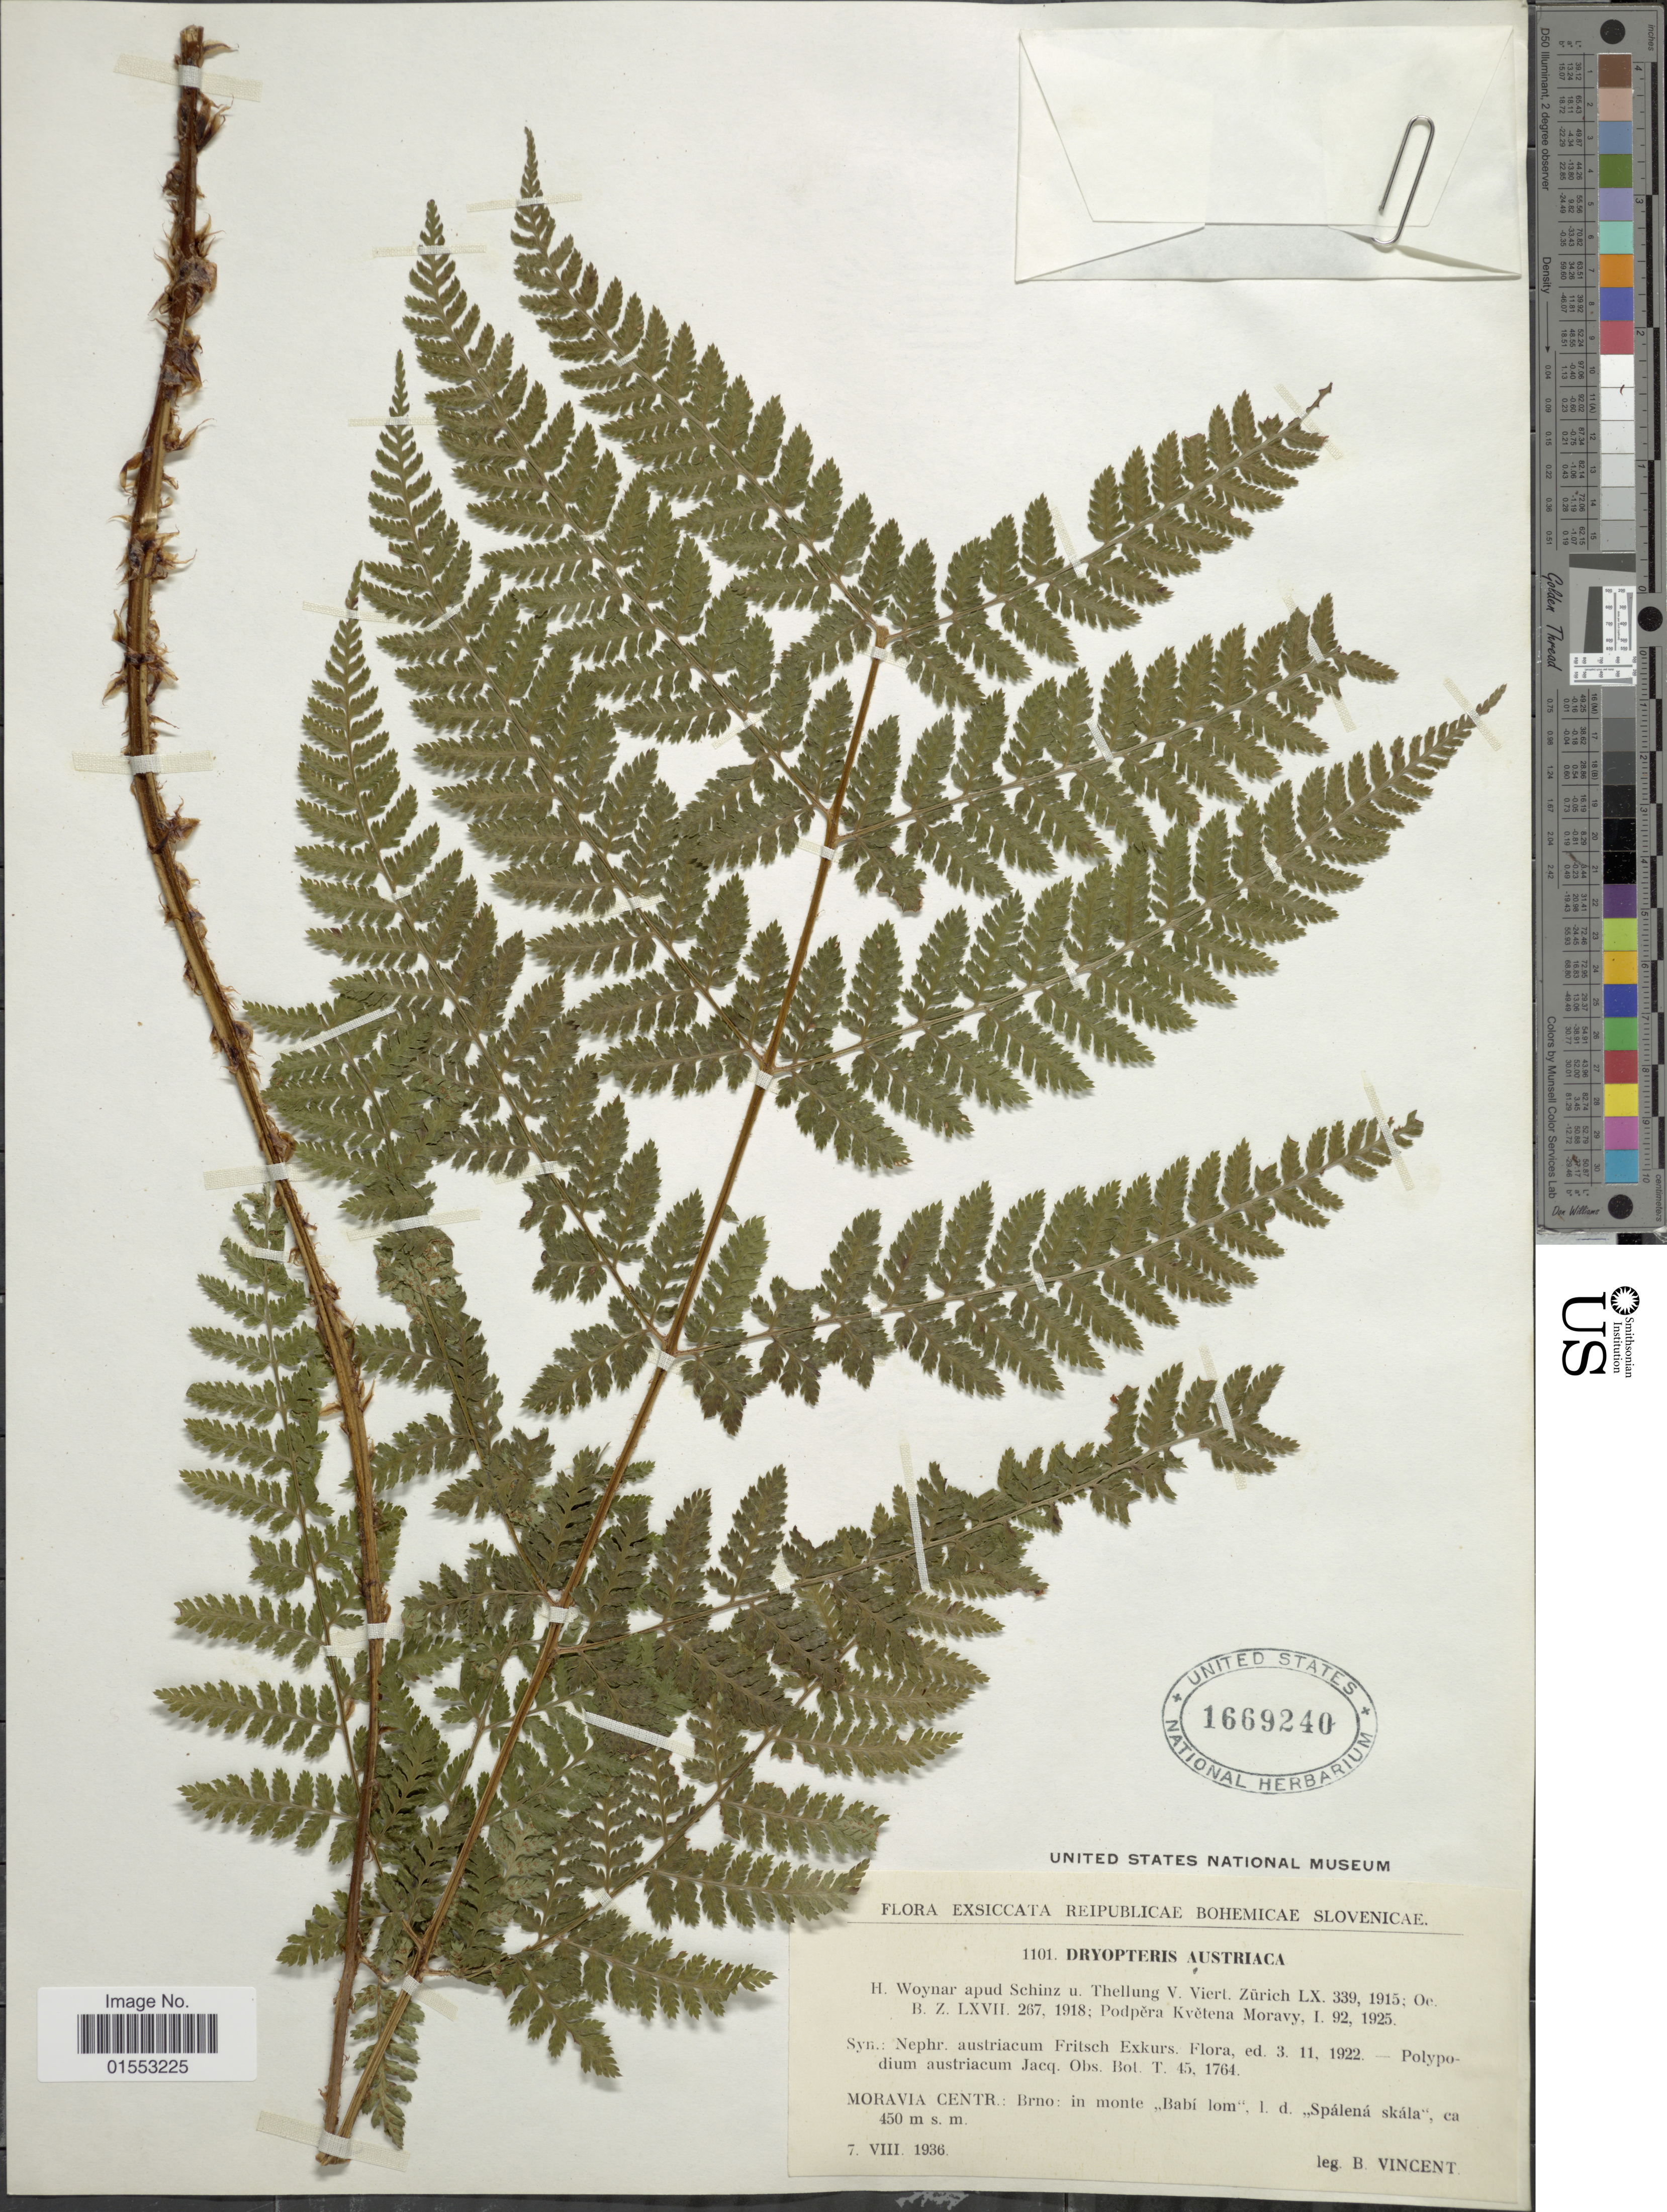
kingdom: Plantae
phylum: Tracheophyta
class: Polypodiopsida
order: Polypodiales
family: Dryopteridaceae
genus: Dryopteris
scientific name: Dryopteris dilatata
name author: (Hoffm.) A. Gray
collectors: B. Vincent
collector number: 1101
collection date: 1936-08-07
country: Czechia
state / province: South Moravian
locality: Moravia Centr.: Brno: in monte Babi lom, Spalena skala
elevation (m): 450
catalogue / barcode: US 1669240